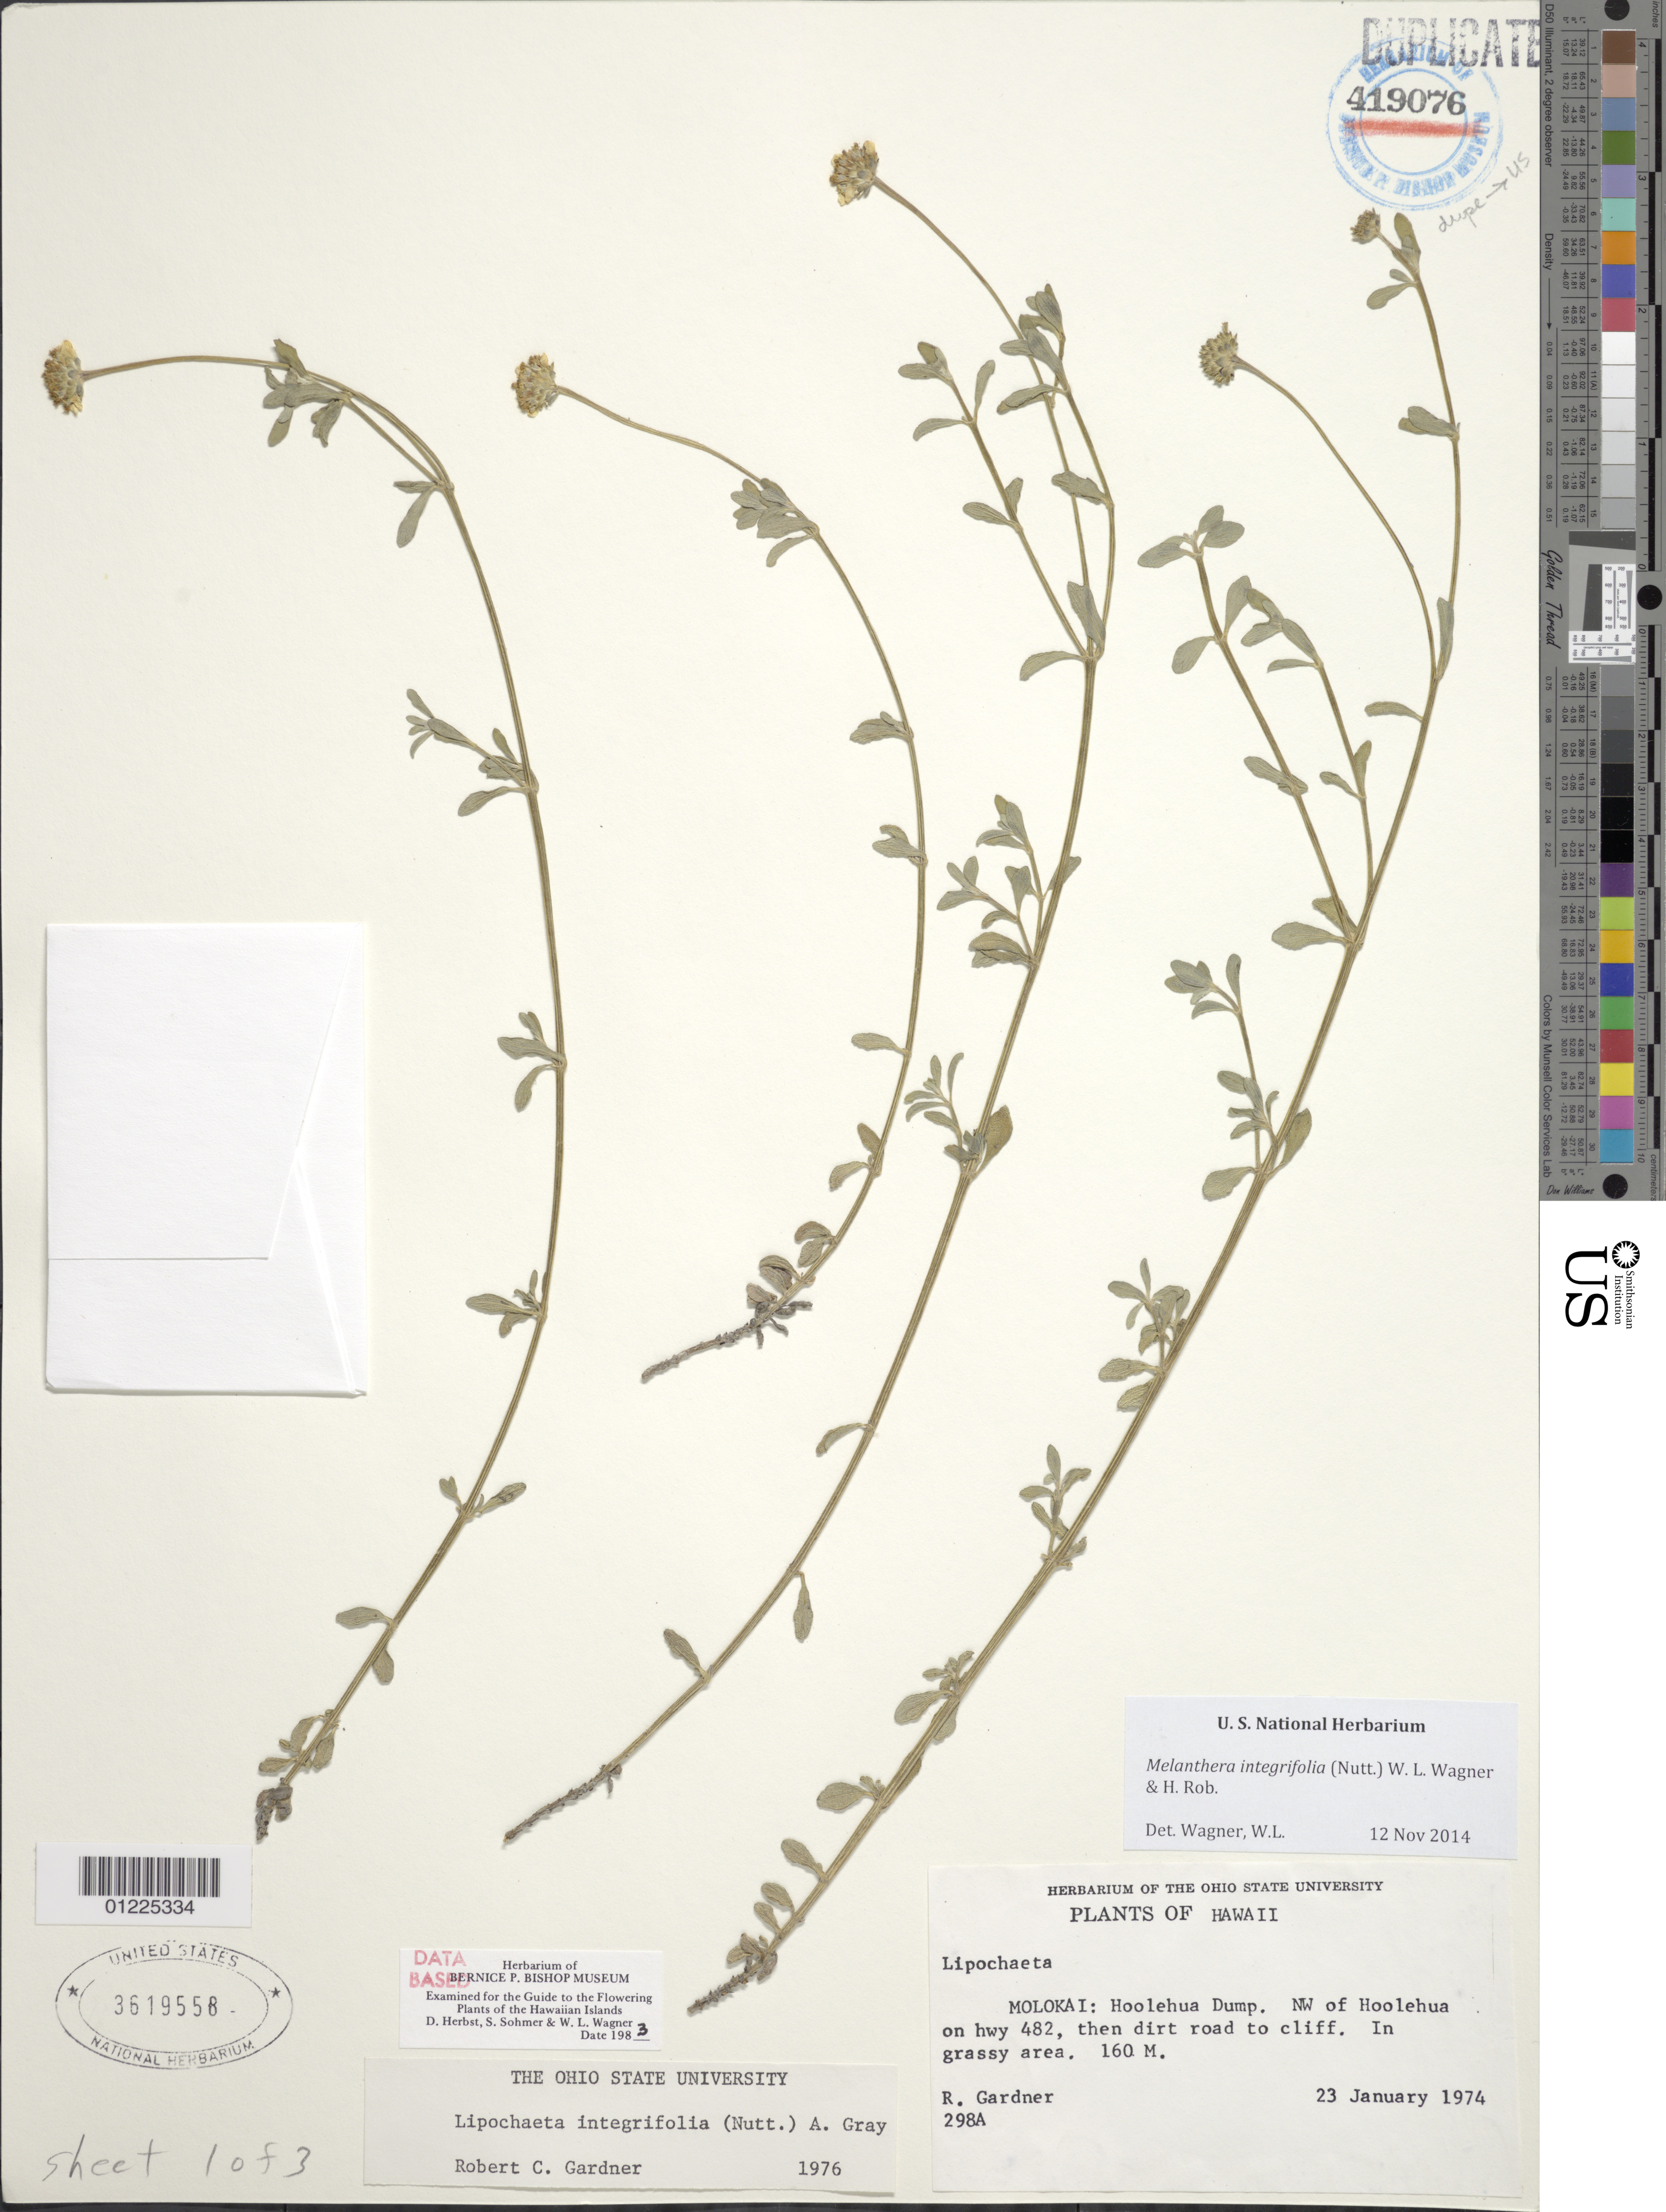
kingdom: Plantae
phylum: Tracheophyta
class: Magnoliopsida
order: Asterales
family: Asteraceae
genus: Wollastonia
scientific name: Wollastonia integrifolia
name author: (Nutt.) Orchard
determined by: Wagner, W. L., (BOT), Smithsonian Institution - National Museum of Natural History (UNITED STATES)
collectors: R. C. Gardner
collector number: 298A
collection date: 1974-01-23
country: United States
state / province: Hawaii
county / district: Maui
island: Moloka'i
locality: Hoolehua Dump. NW of Hoolehua on Hwy 482, then road to cliff.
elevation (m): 150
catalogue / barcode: US 3619558